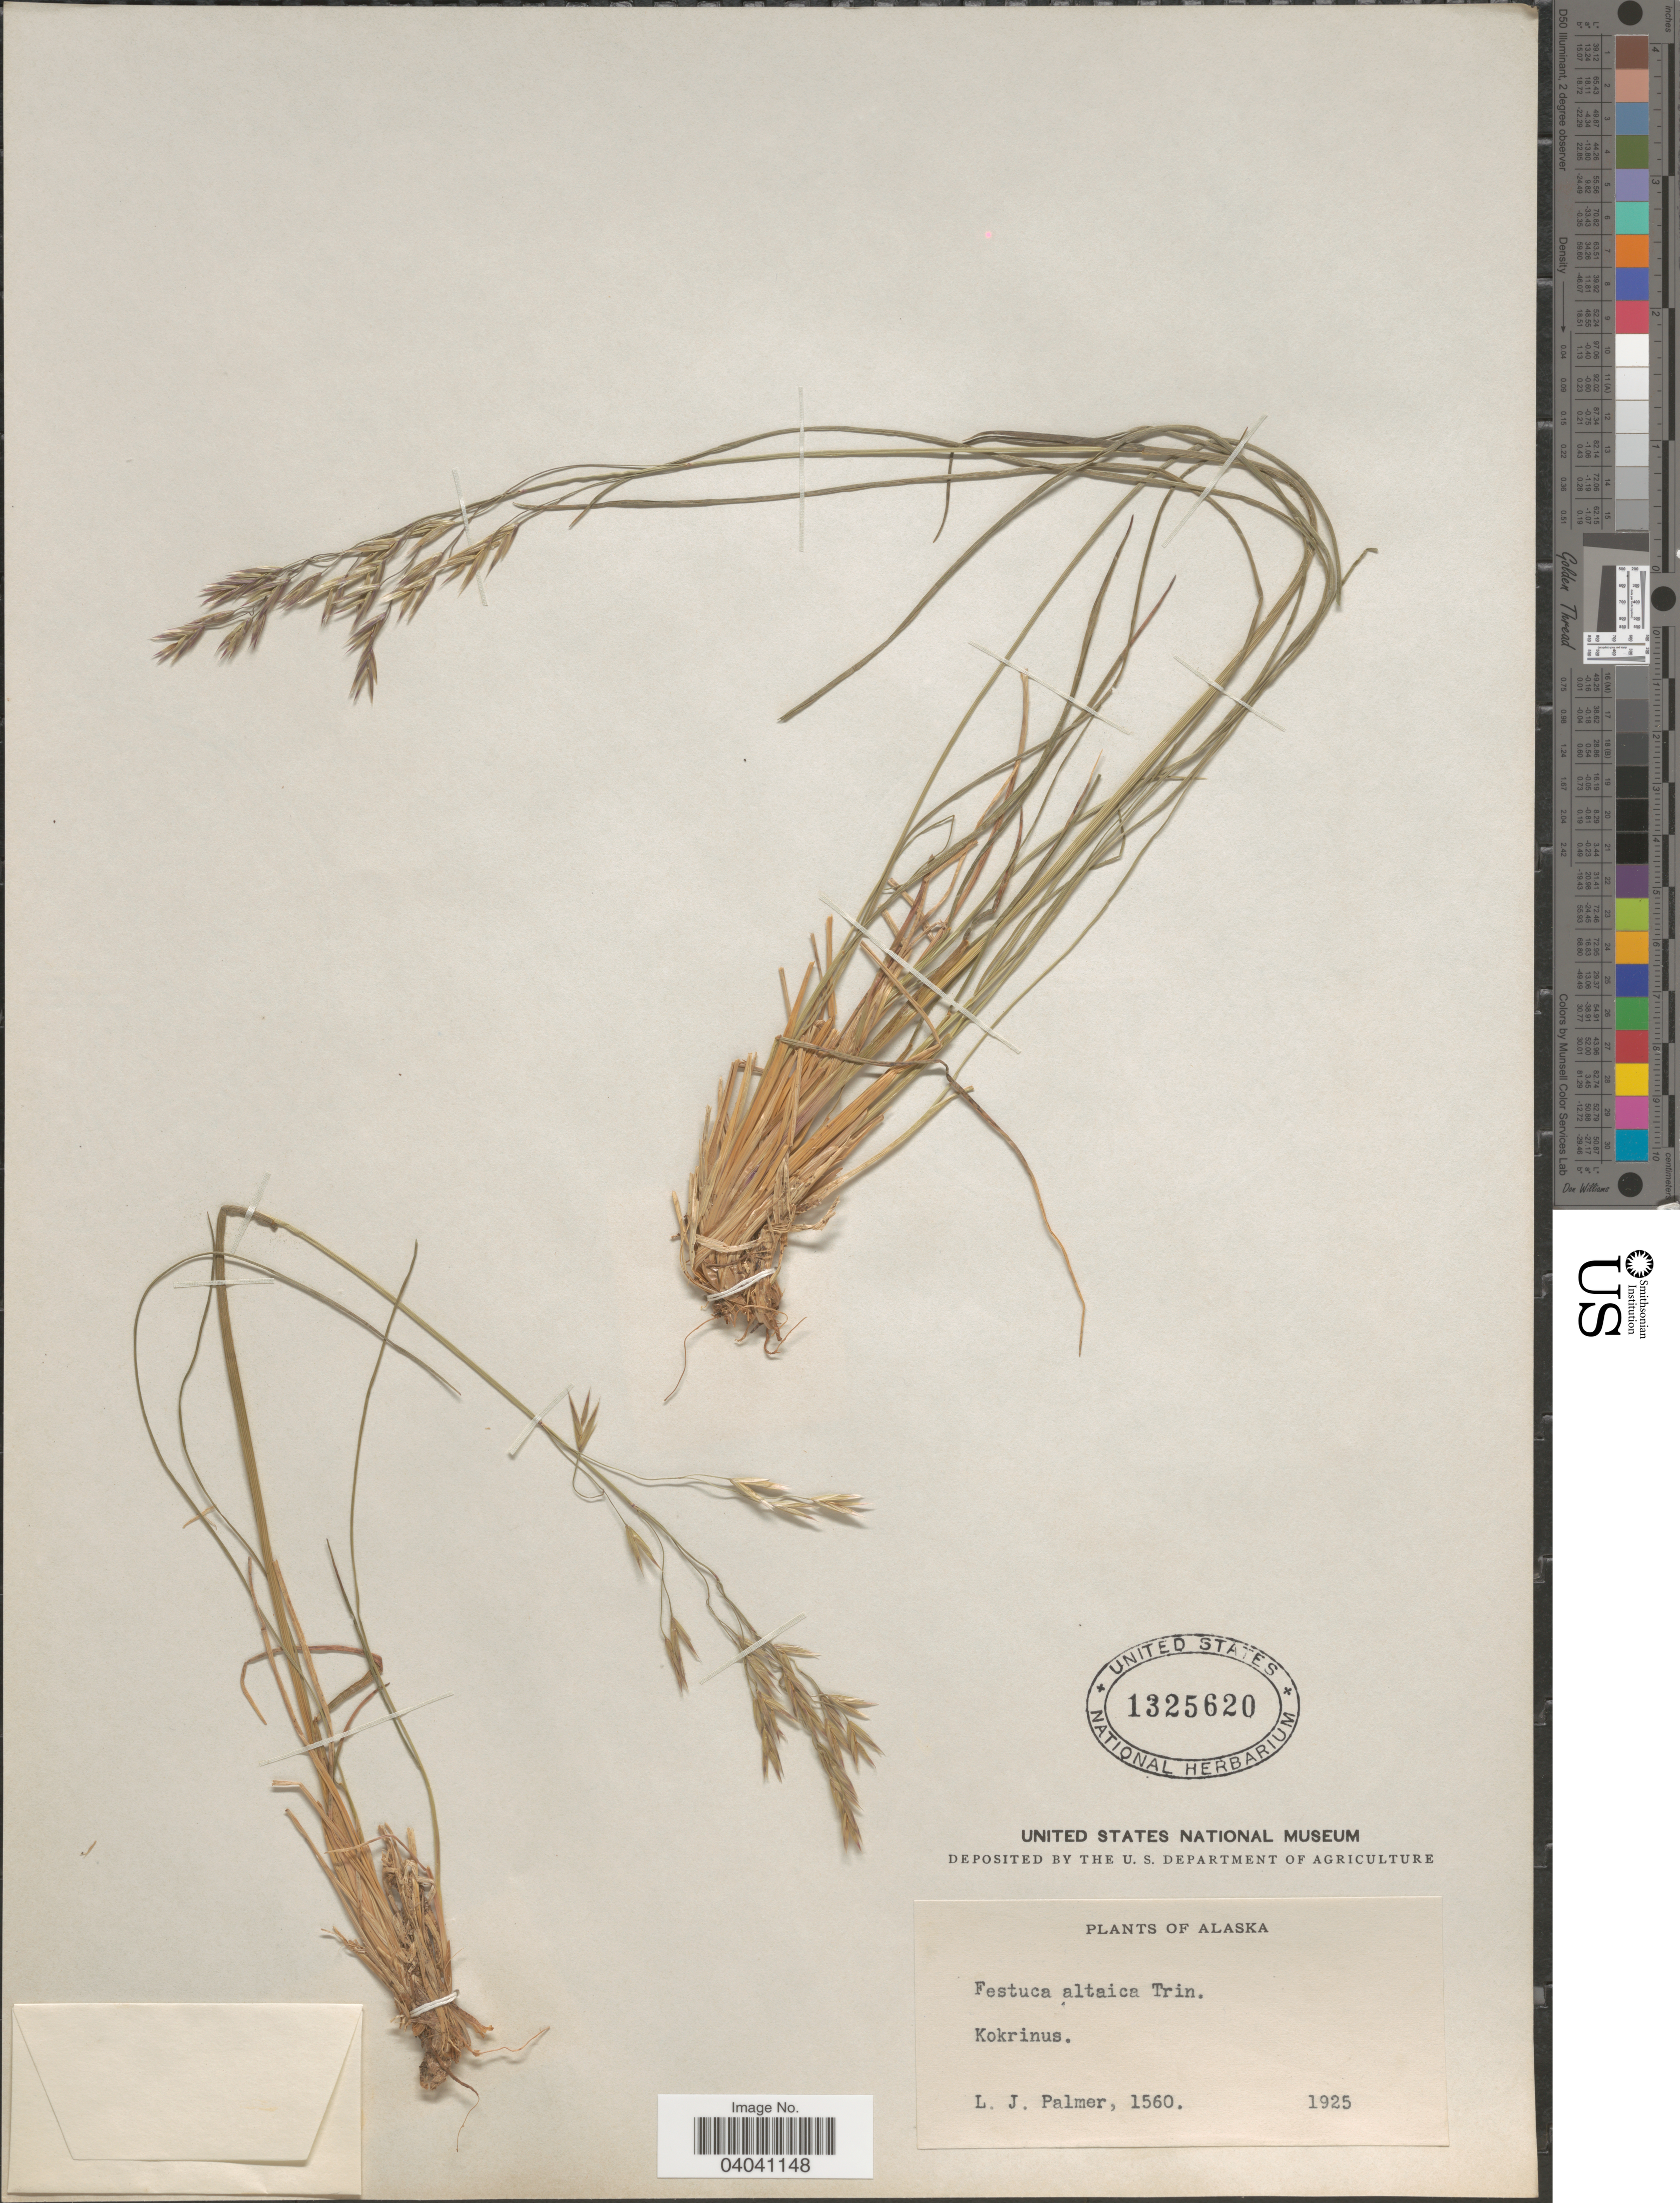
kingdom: Plantae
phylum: Tracheophyta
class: Liliopsida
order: Poales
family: Poaceae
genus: Festuca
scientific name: Festuca altaica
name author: Trin.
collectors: L. J. Palmer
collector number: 1560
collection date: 1925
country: United States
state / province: Alaska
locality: Kokrinus.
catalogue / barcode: US 1325620